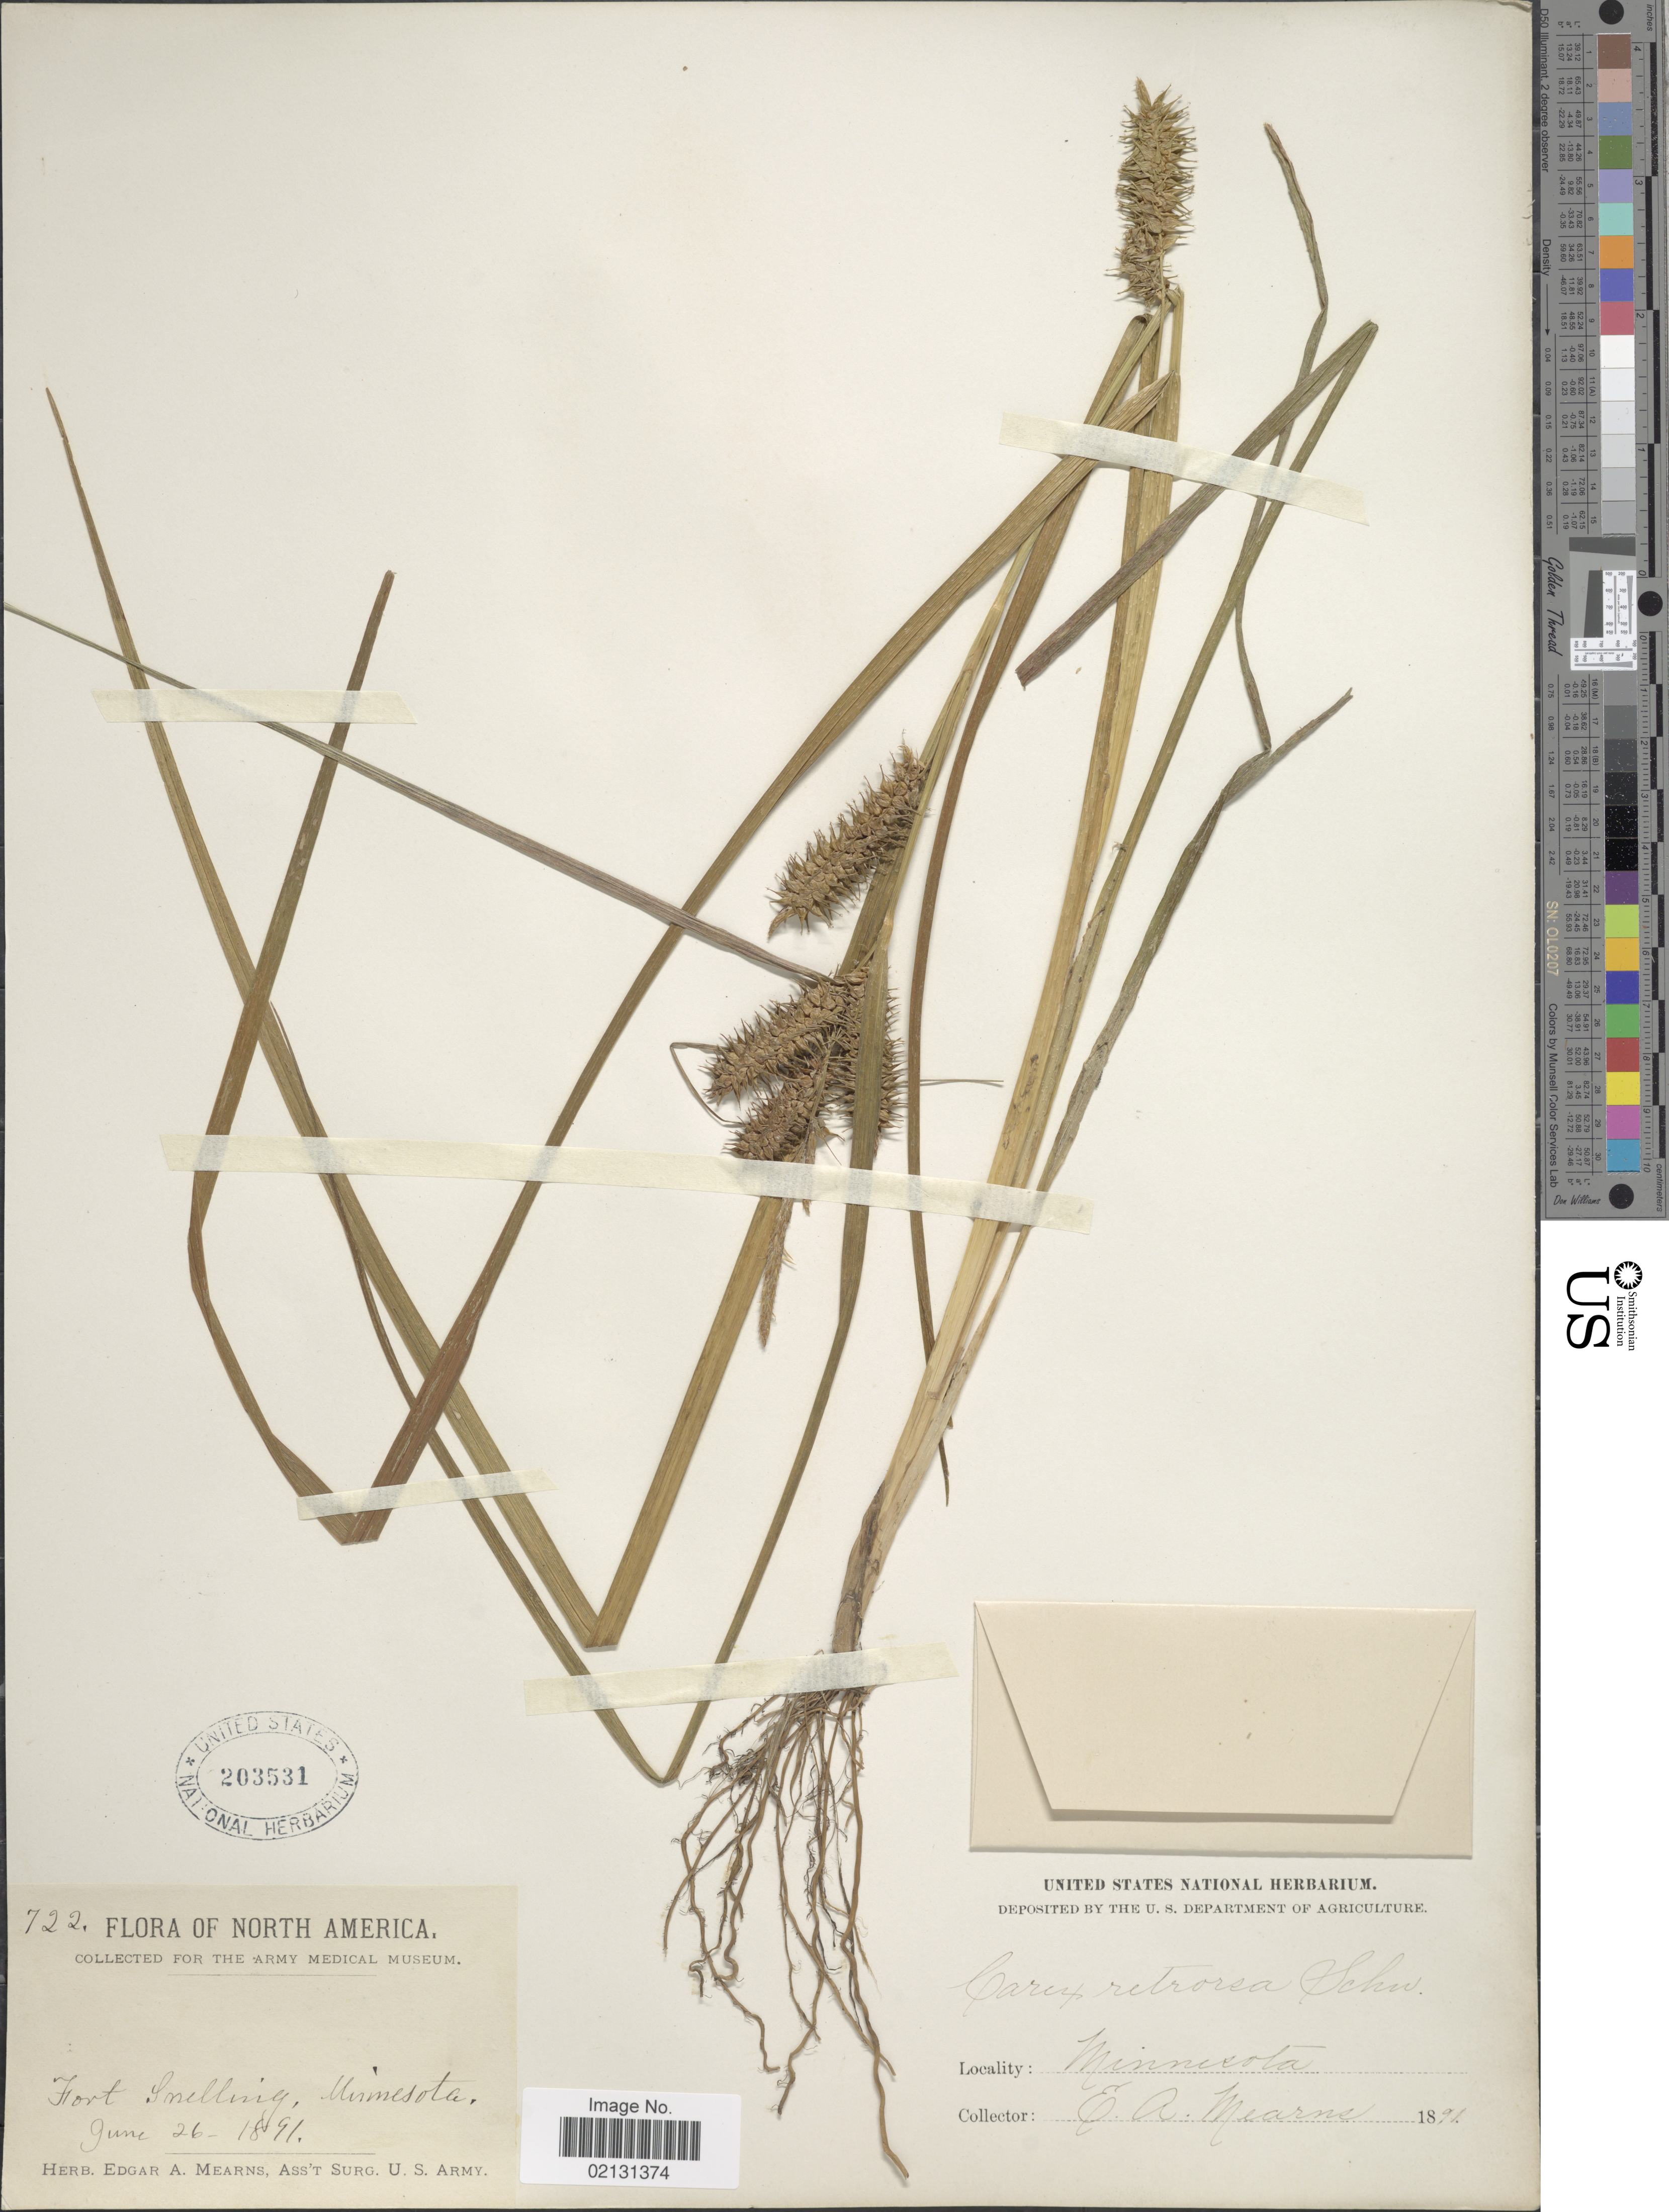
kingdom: Plantae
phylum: Tracheophyta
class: Liliopsida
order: Poales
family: Cyperaceae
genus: Carex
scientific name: Carex retrorsa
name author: Schwein.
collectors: E. Mearne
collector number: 722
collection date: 1891-06-26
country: United States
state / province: Minnesota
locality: Fort Snelling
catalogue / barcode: US 203531